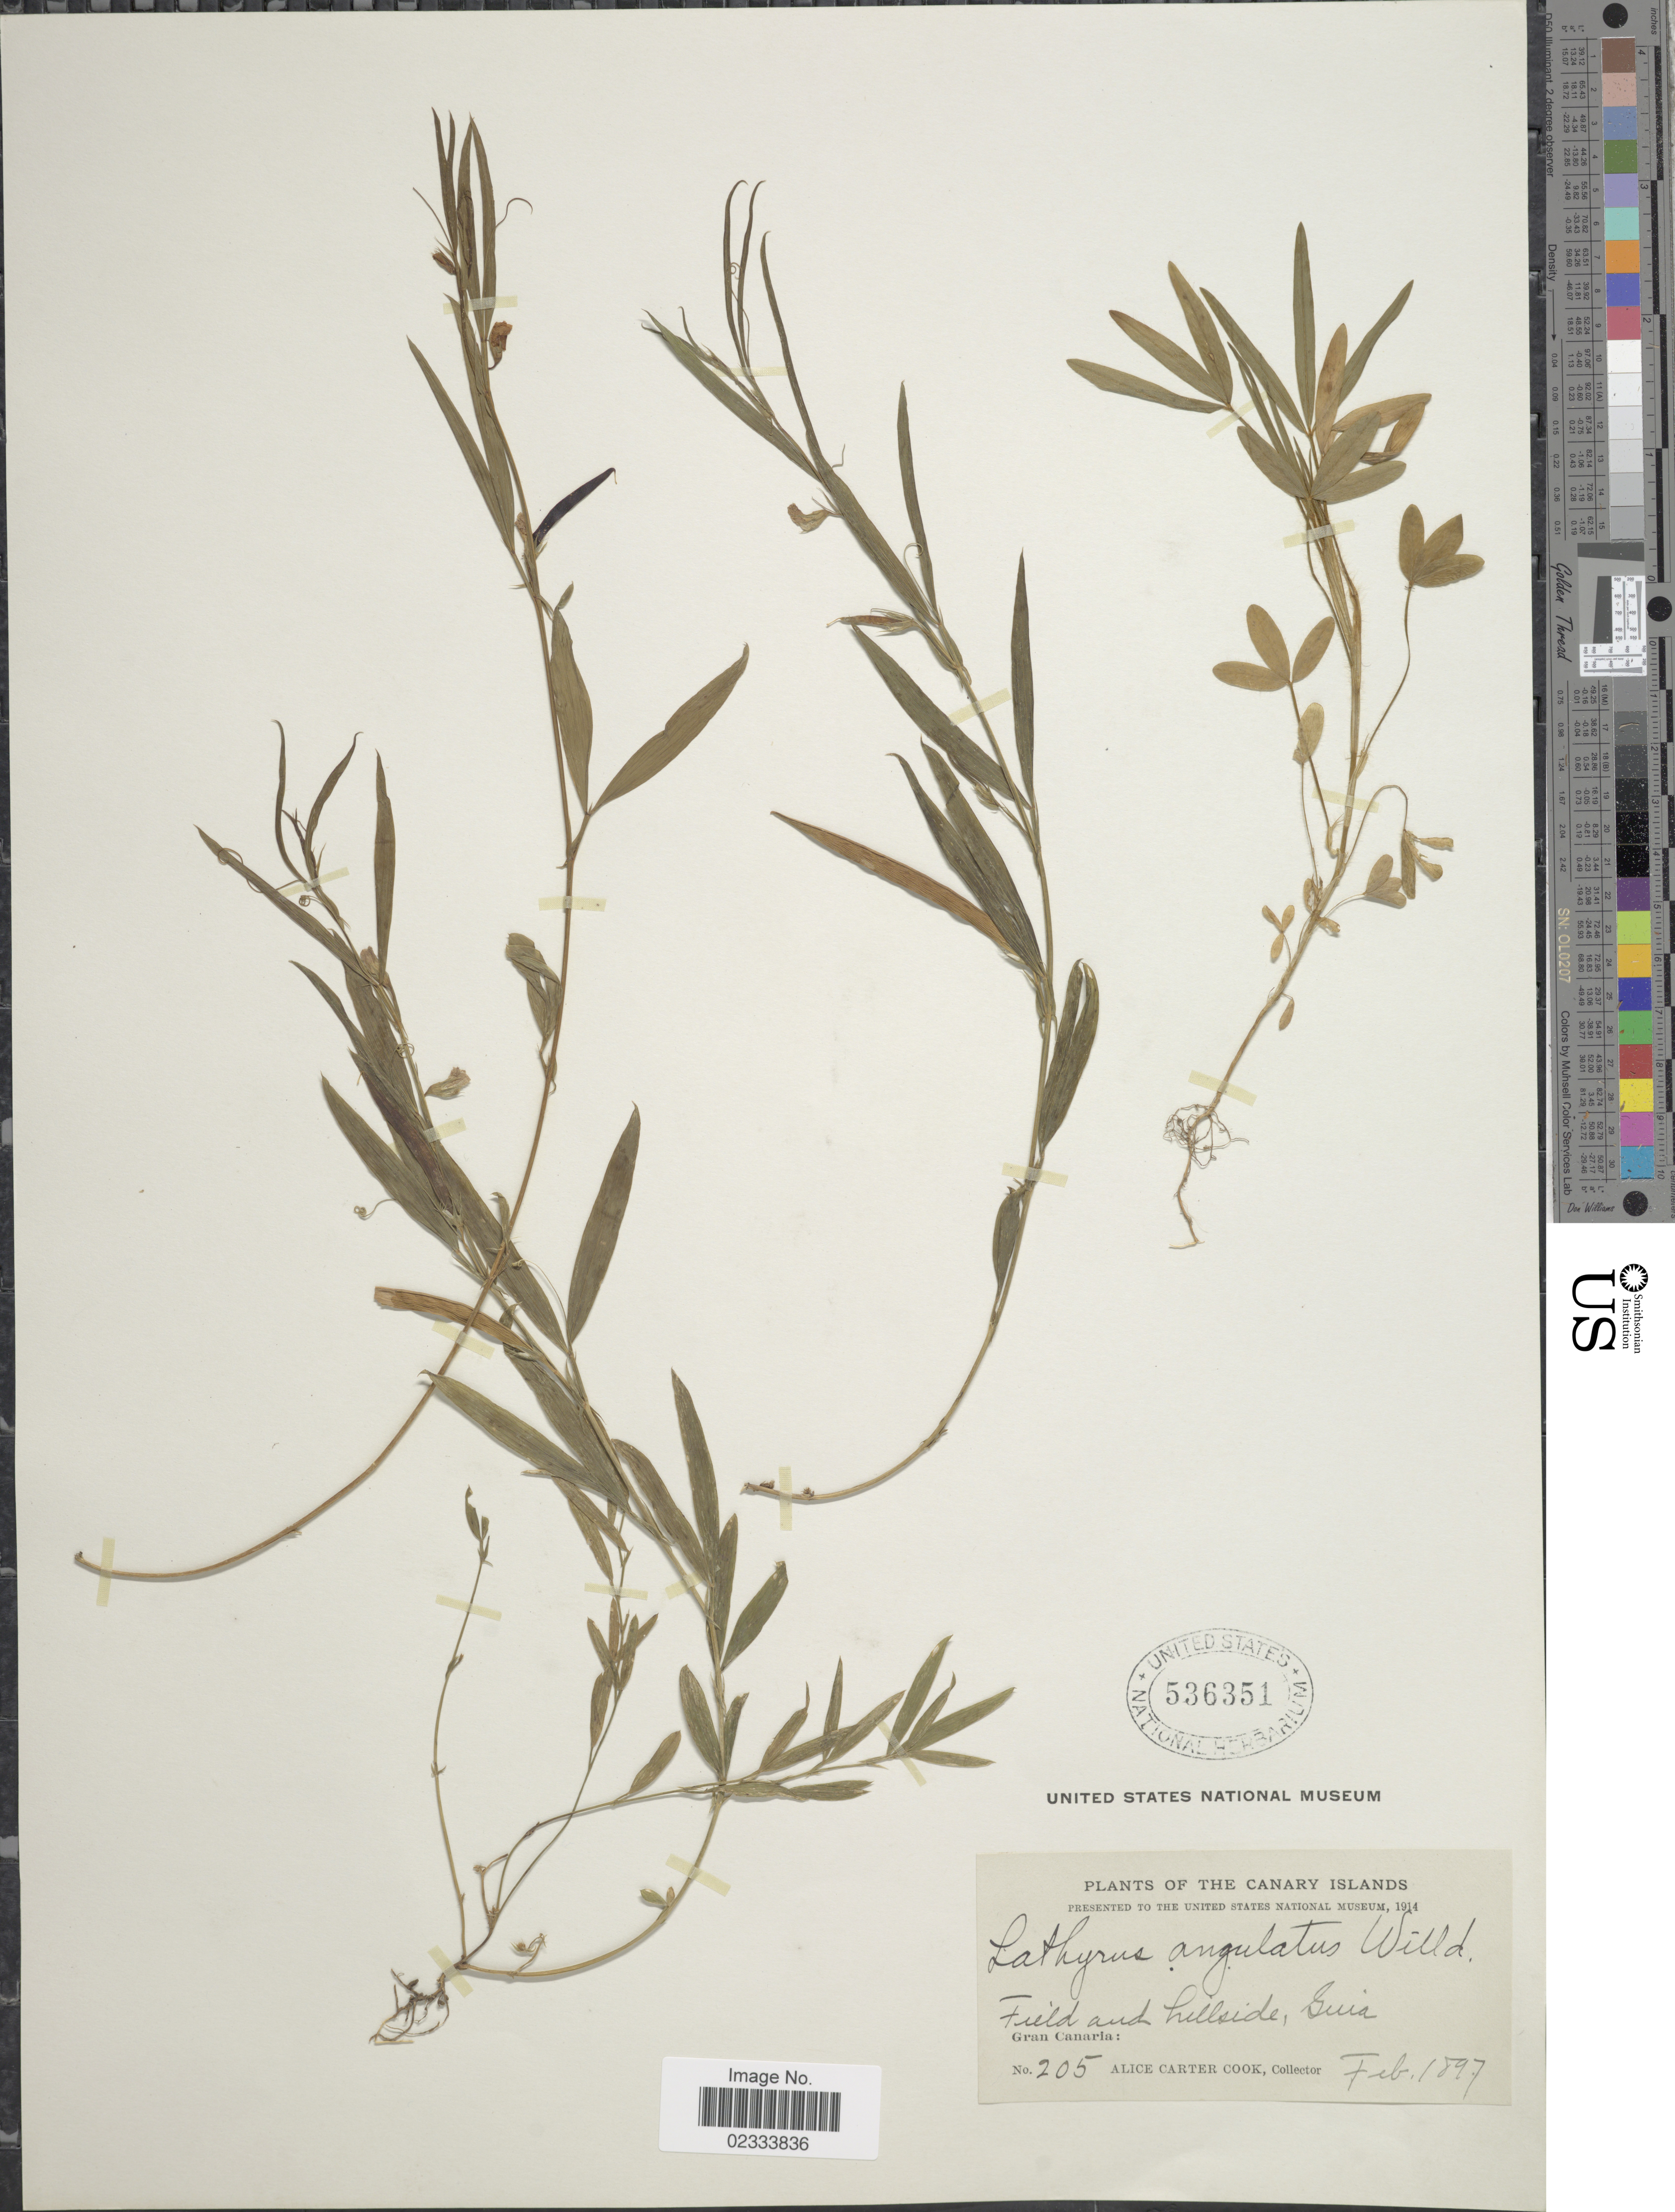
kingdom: Plantae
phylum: Tracheophyta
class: Magnoliopsida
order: Fabales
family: Fabaceae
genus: Lathyrus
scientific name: Lathyrus angulatus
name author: L.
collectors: Alice C. Cook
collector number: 205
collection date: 1897-02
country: Spain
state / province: Canarias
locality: Canary Islands: Gran Canaria: field and hillside, Guia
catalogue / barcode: US 536351